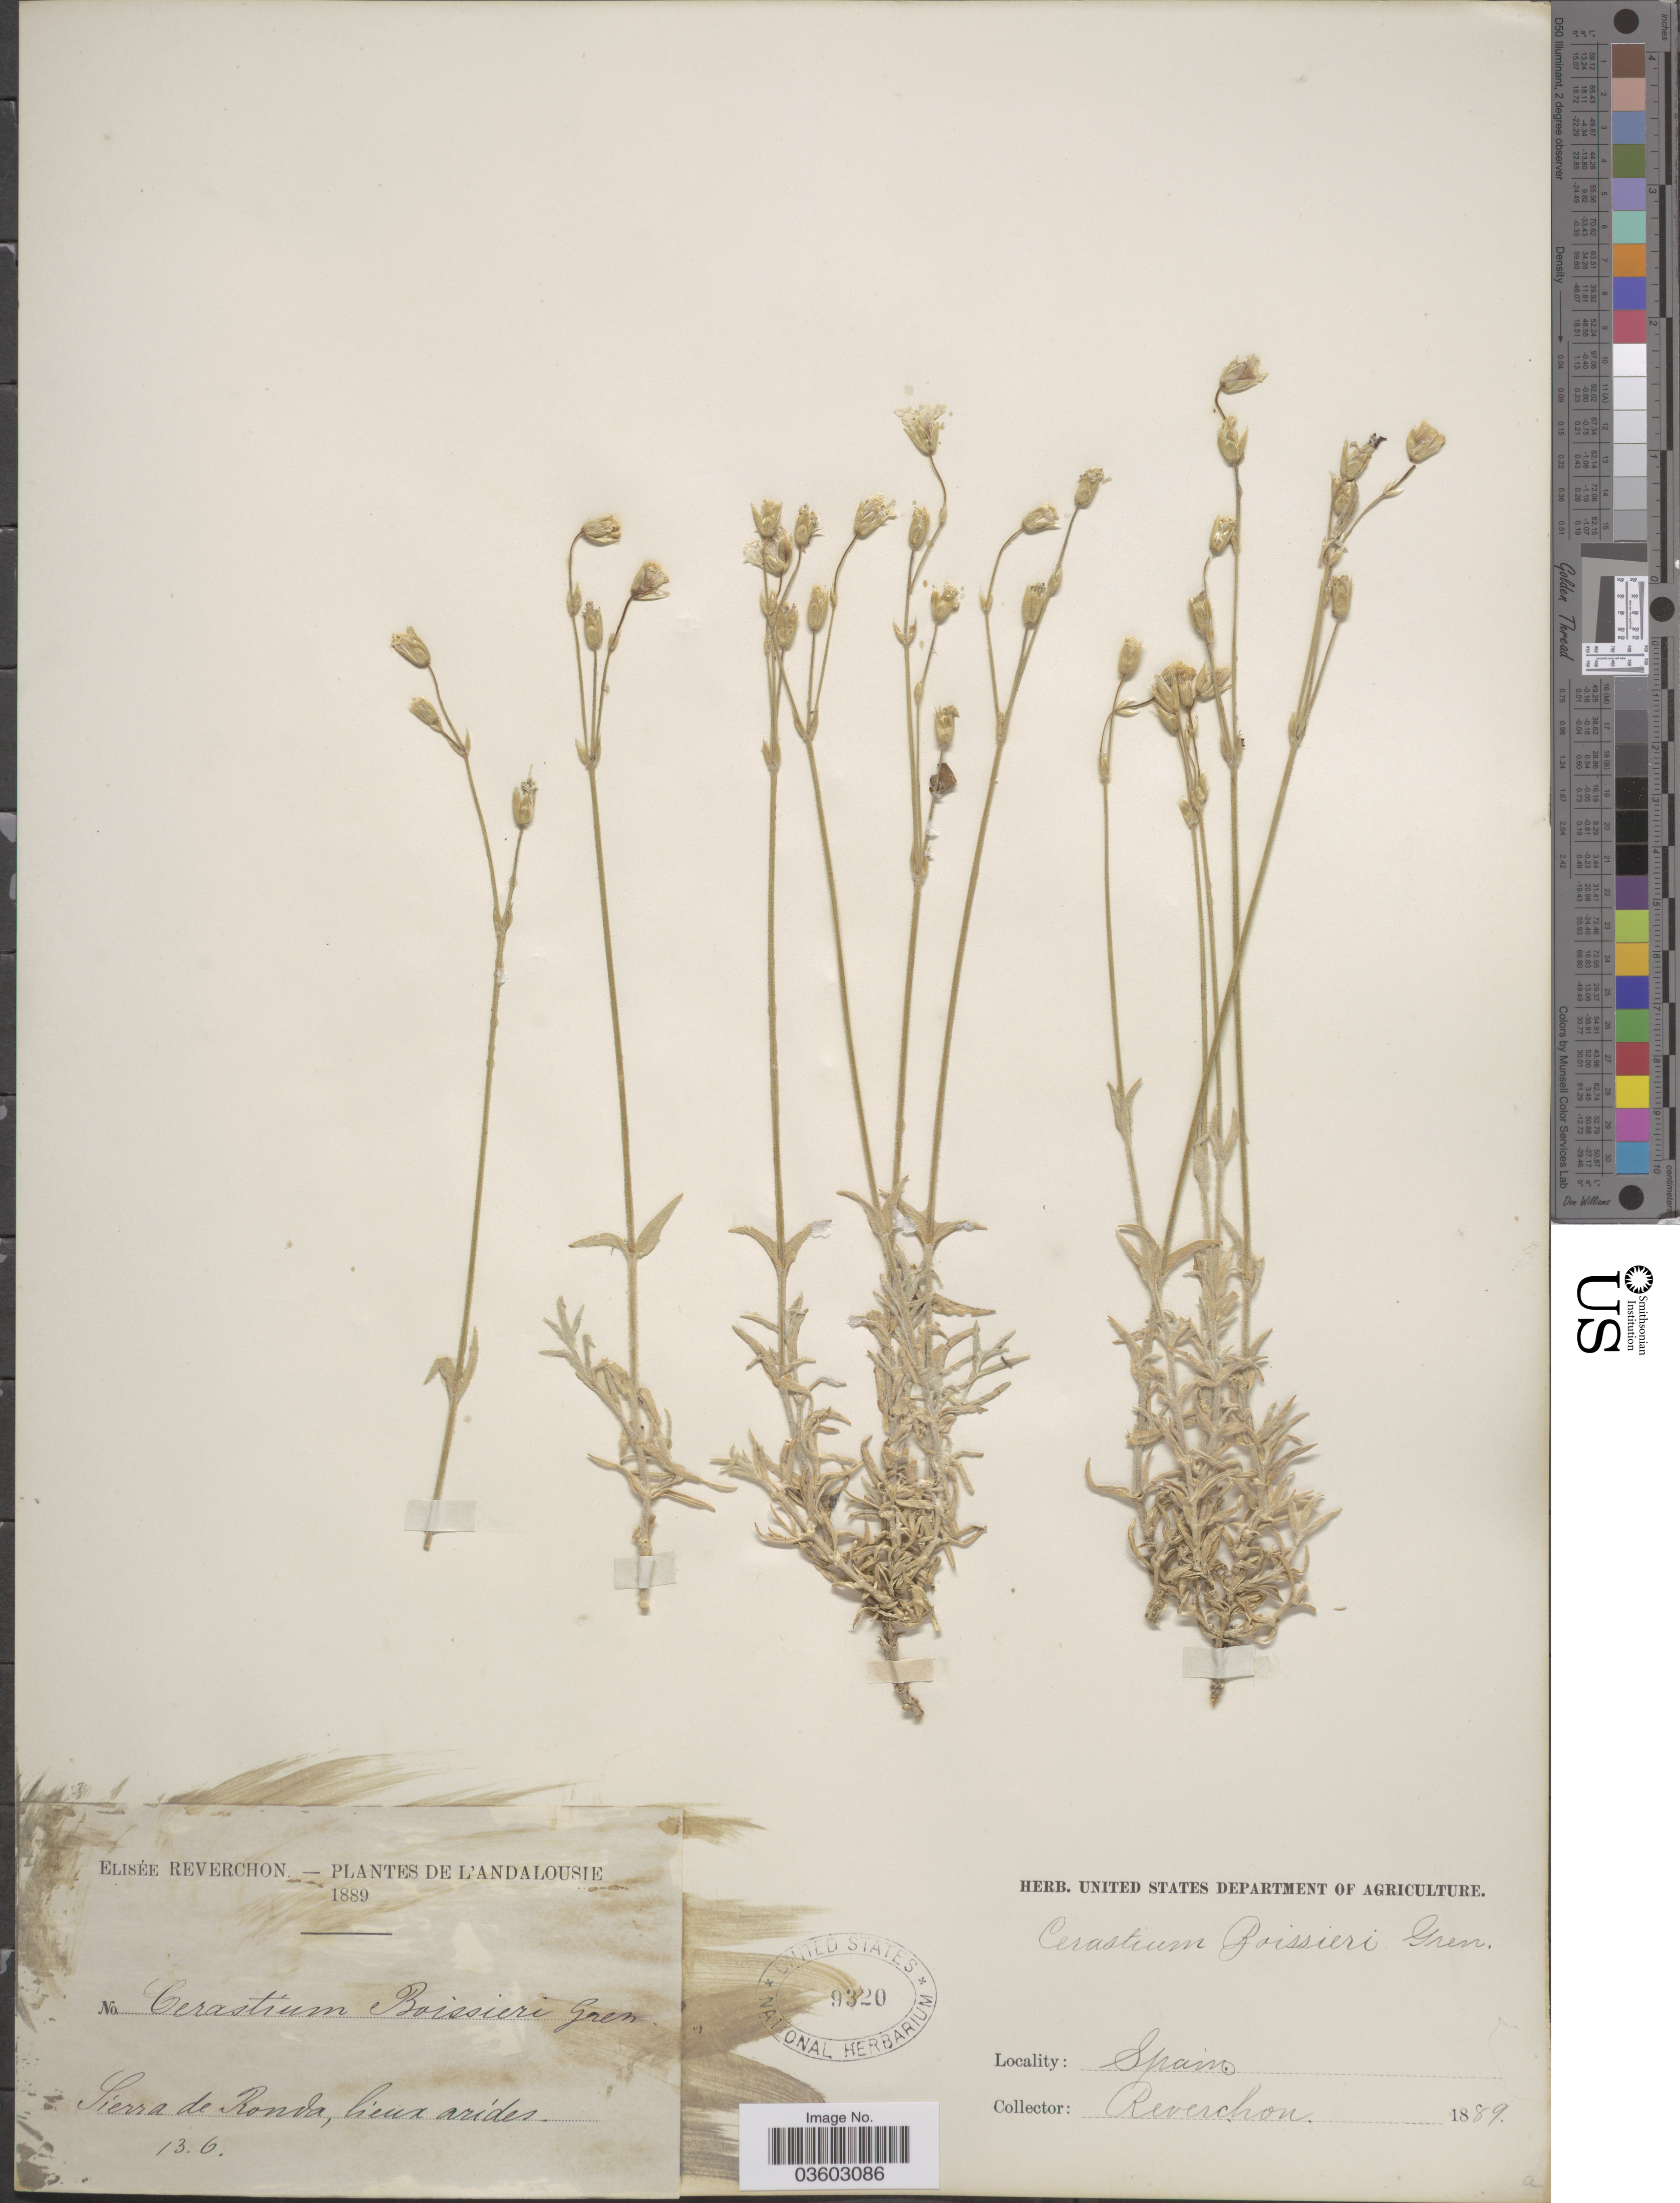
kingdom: Plantae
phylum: Tracheophyta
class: Magnoliopsida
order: Caryophyllales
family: Caryophyllaceae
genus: Cerastium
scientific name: Cerastium boissieri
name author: Gren.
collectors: E. Reverchon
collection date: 1889-06-13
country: Spain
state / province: Andalucía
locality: Andalousie. Sierra de Ronda.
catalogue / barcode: US 9320